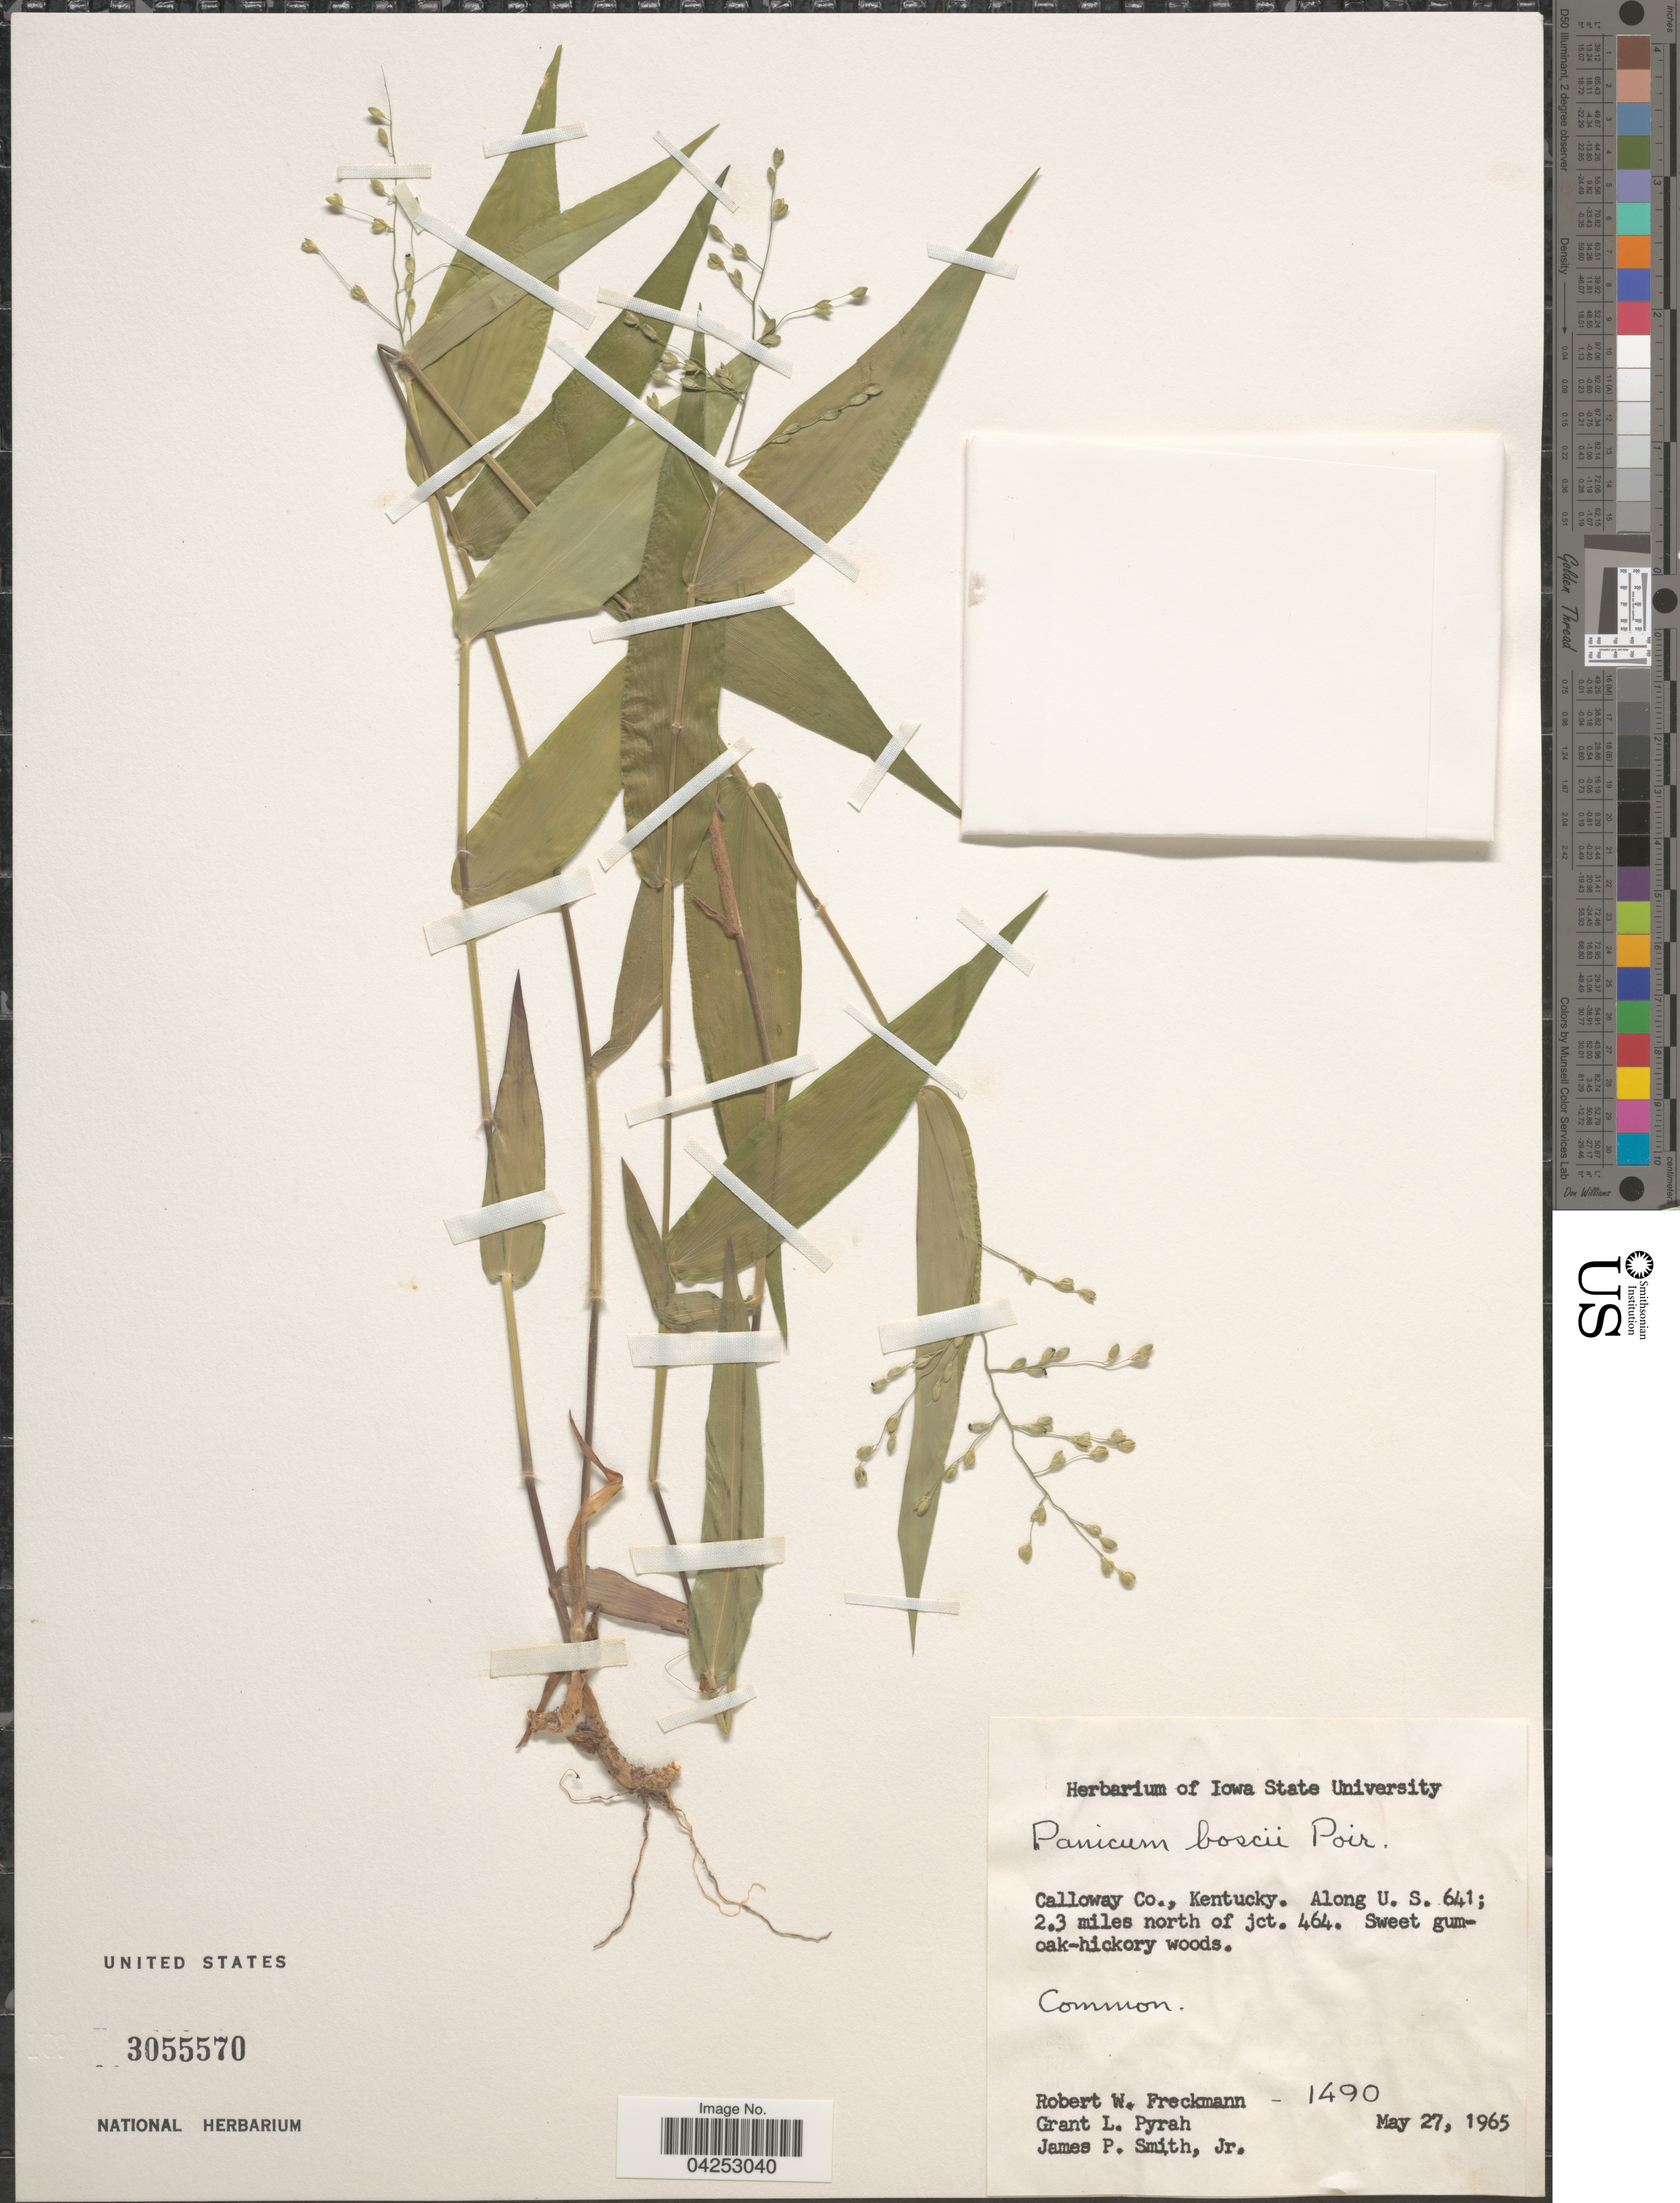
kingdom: Plantae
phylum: Tracheophyta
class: Liliopsida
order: Poales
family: Poaceae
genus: Dichanthelium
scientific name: Dichanthelium boscii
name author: (Poir.) Gould & C.A. Clark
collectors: R. Freckmann, G. Pyrah & J. P. Smith Jr.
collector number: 1490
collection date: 1965-05-27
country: United States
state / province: Kentucky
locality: Calloway Co. Along U. S. 641; 2.3 miles north of jct. 464. Sweet gum-oak-hickory woods. Common.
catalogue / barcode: US 3055570